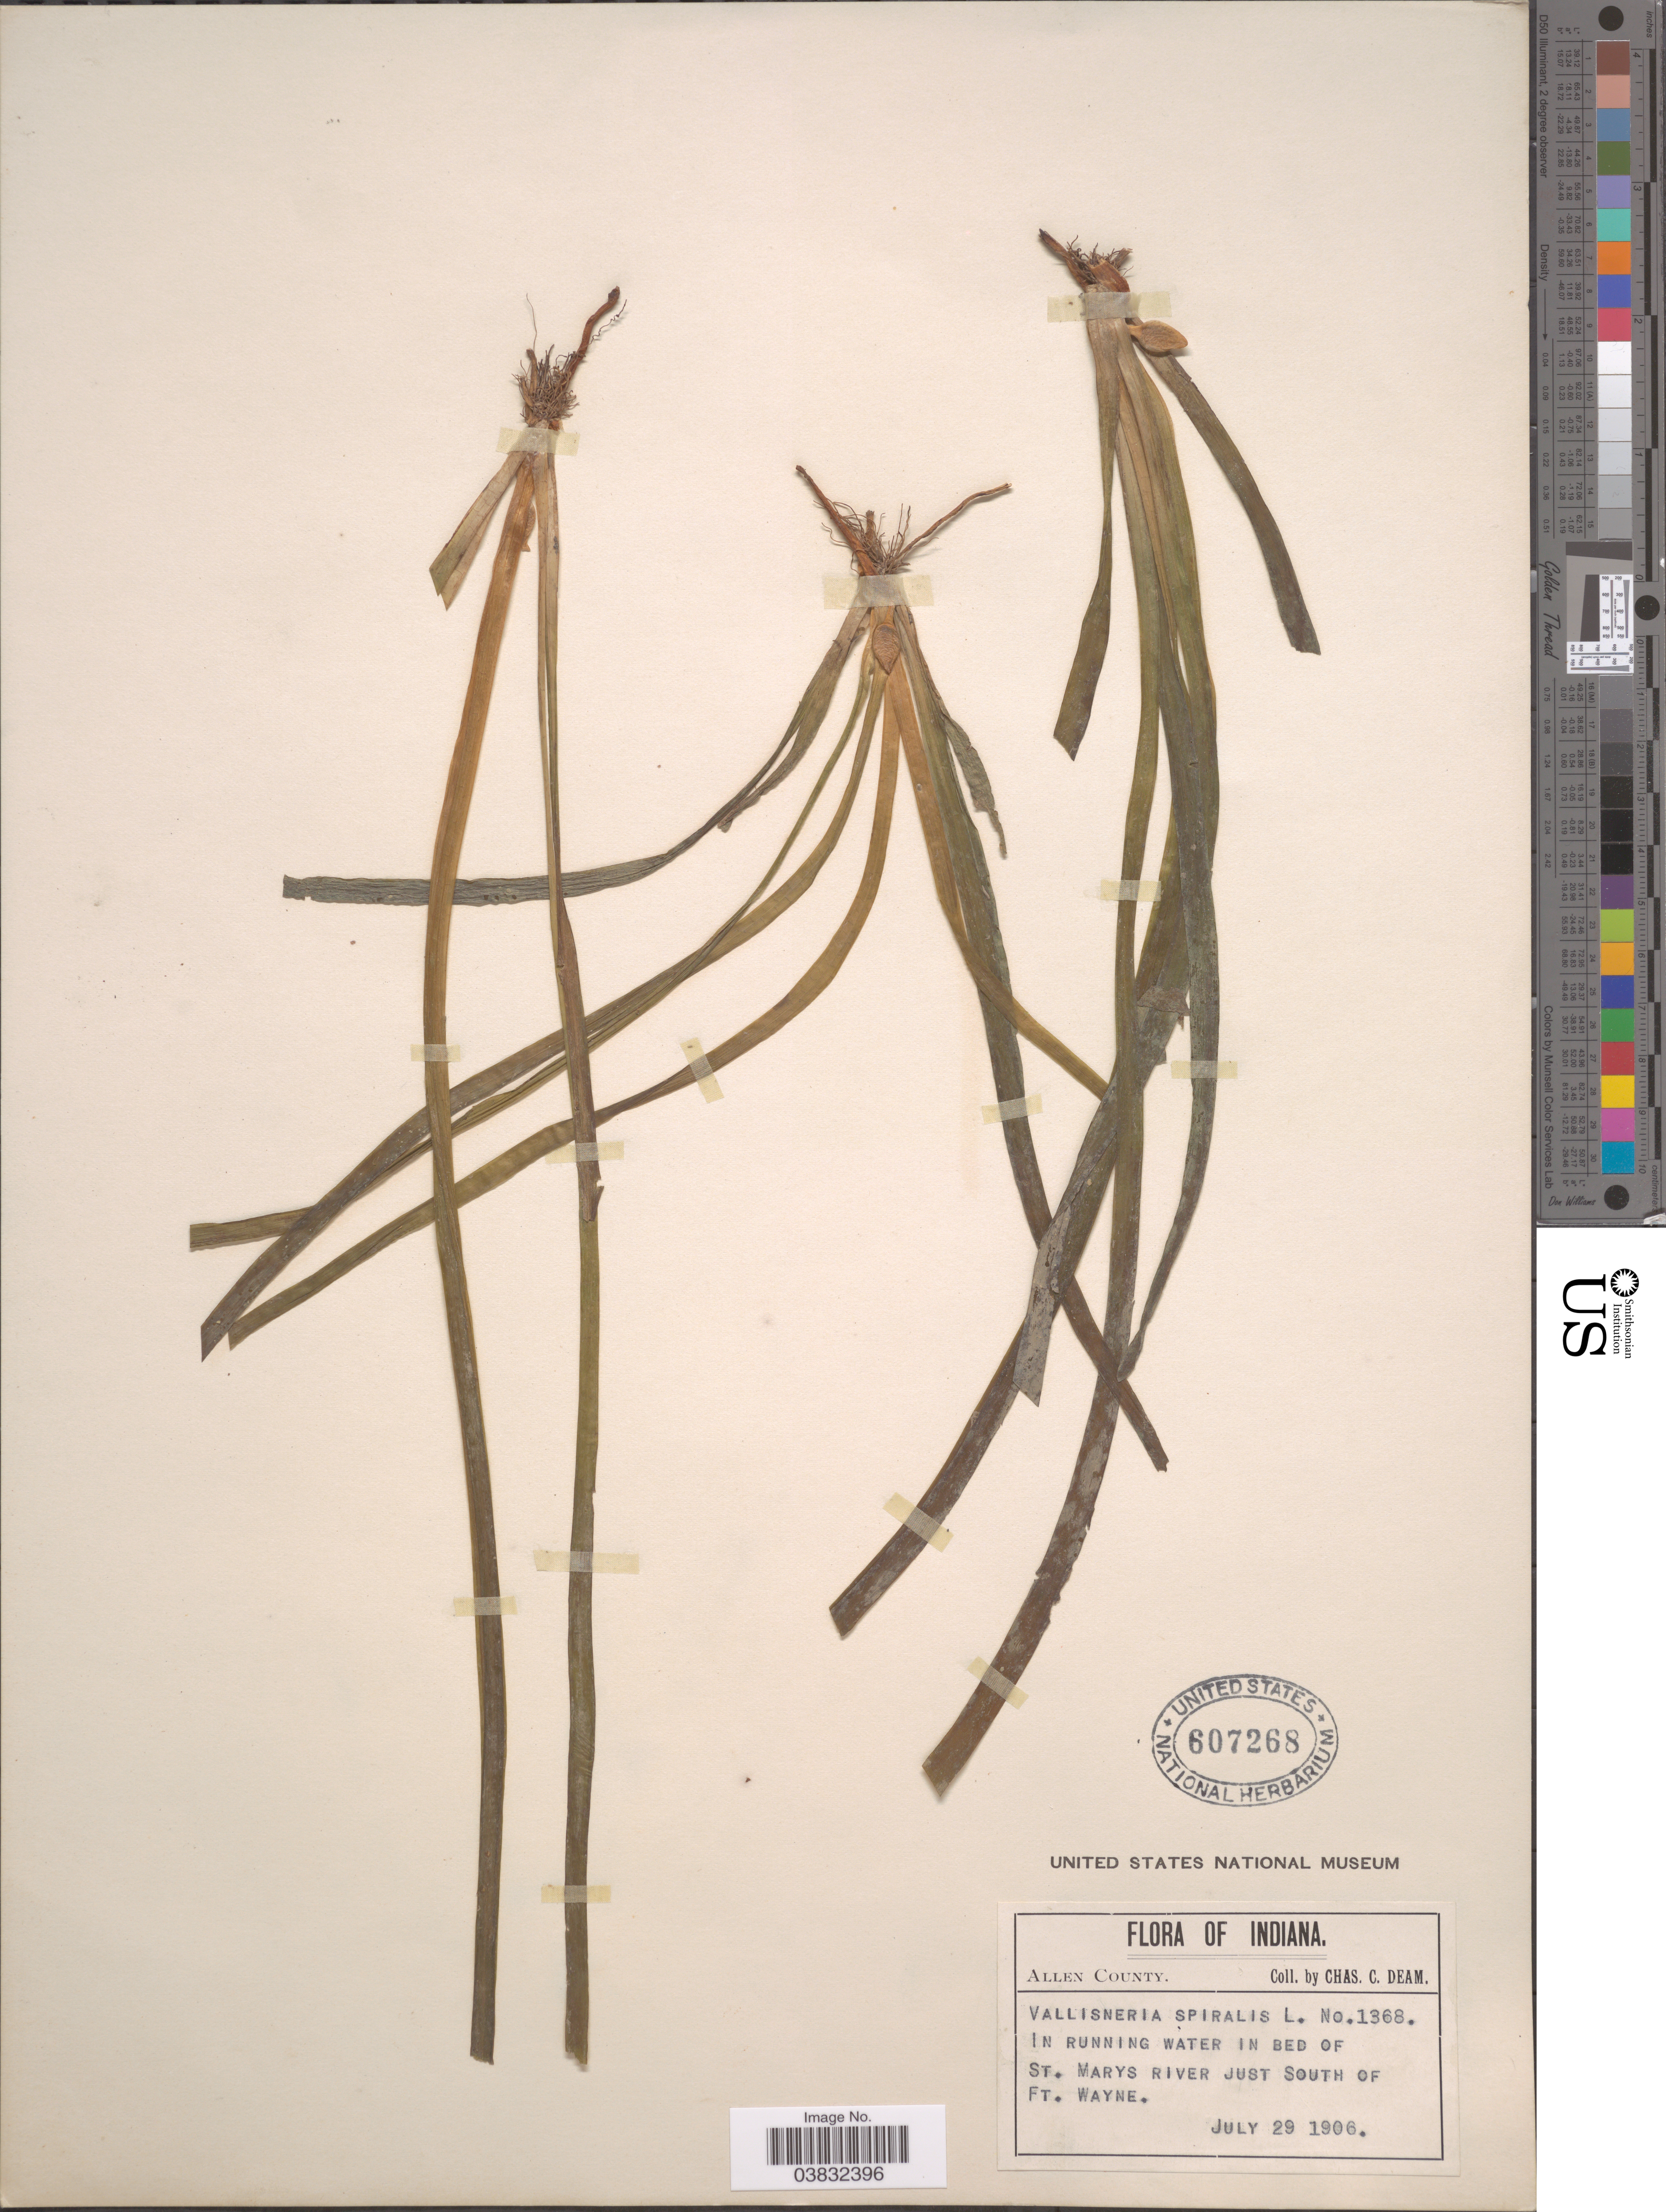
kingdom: Plantae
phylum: Tracheophyta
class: Liliopsida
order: Alismatales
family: Hydrocharitaceae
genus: Vallisneria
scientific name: Vallisneria americana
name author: Michx.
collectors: C. C. Deam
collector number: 1368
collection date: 1906-07-29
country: United States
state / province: Indiana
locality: Allen County. In running water in bed of St. Marys River just South of Ft.Wayne.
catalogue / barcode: US 607268